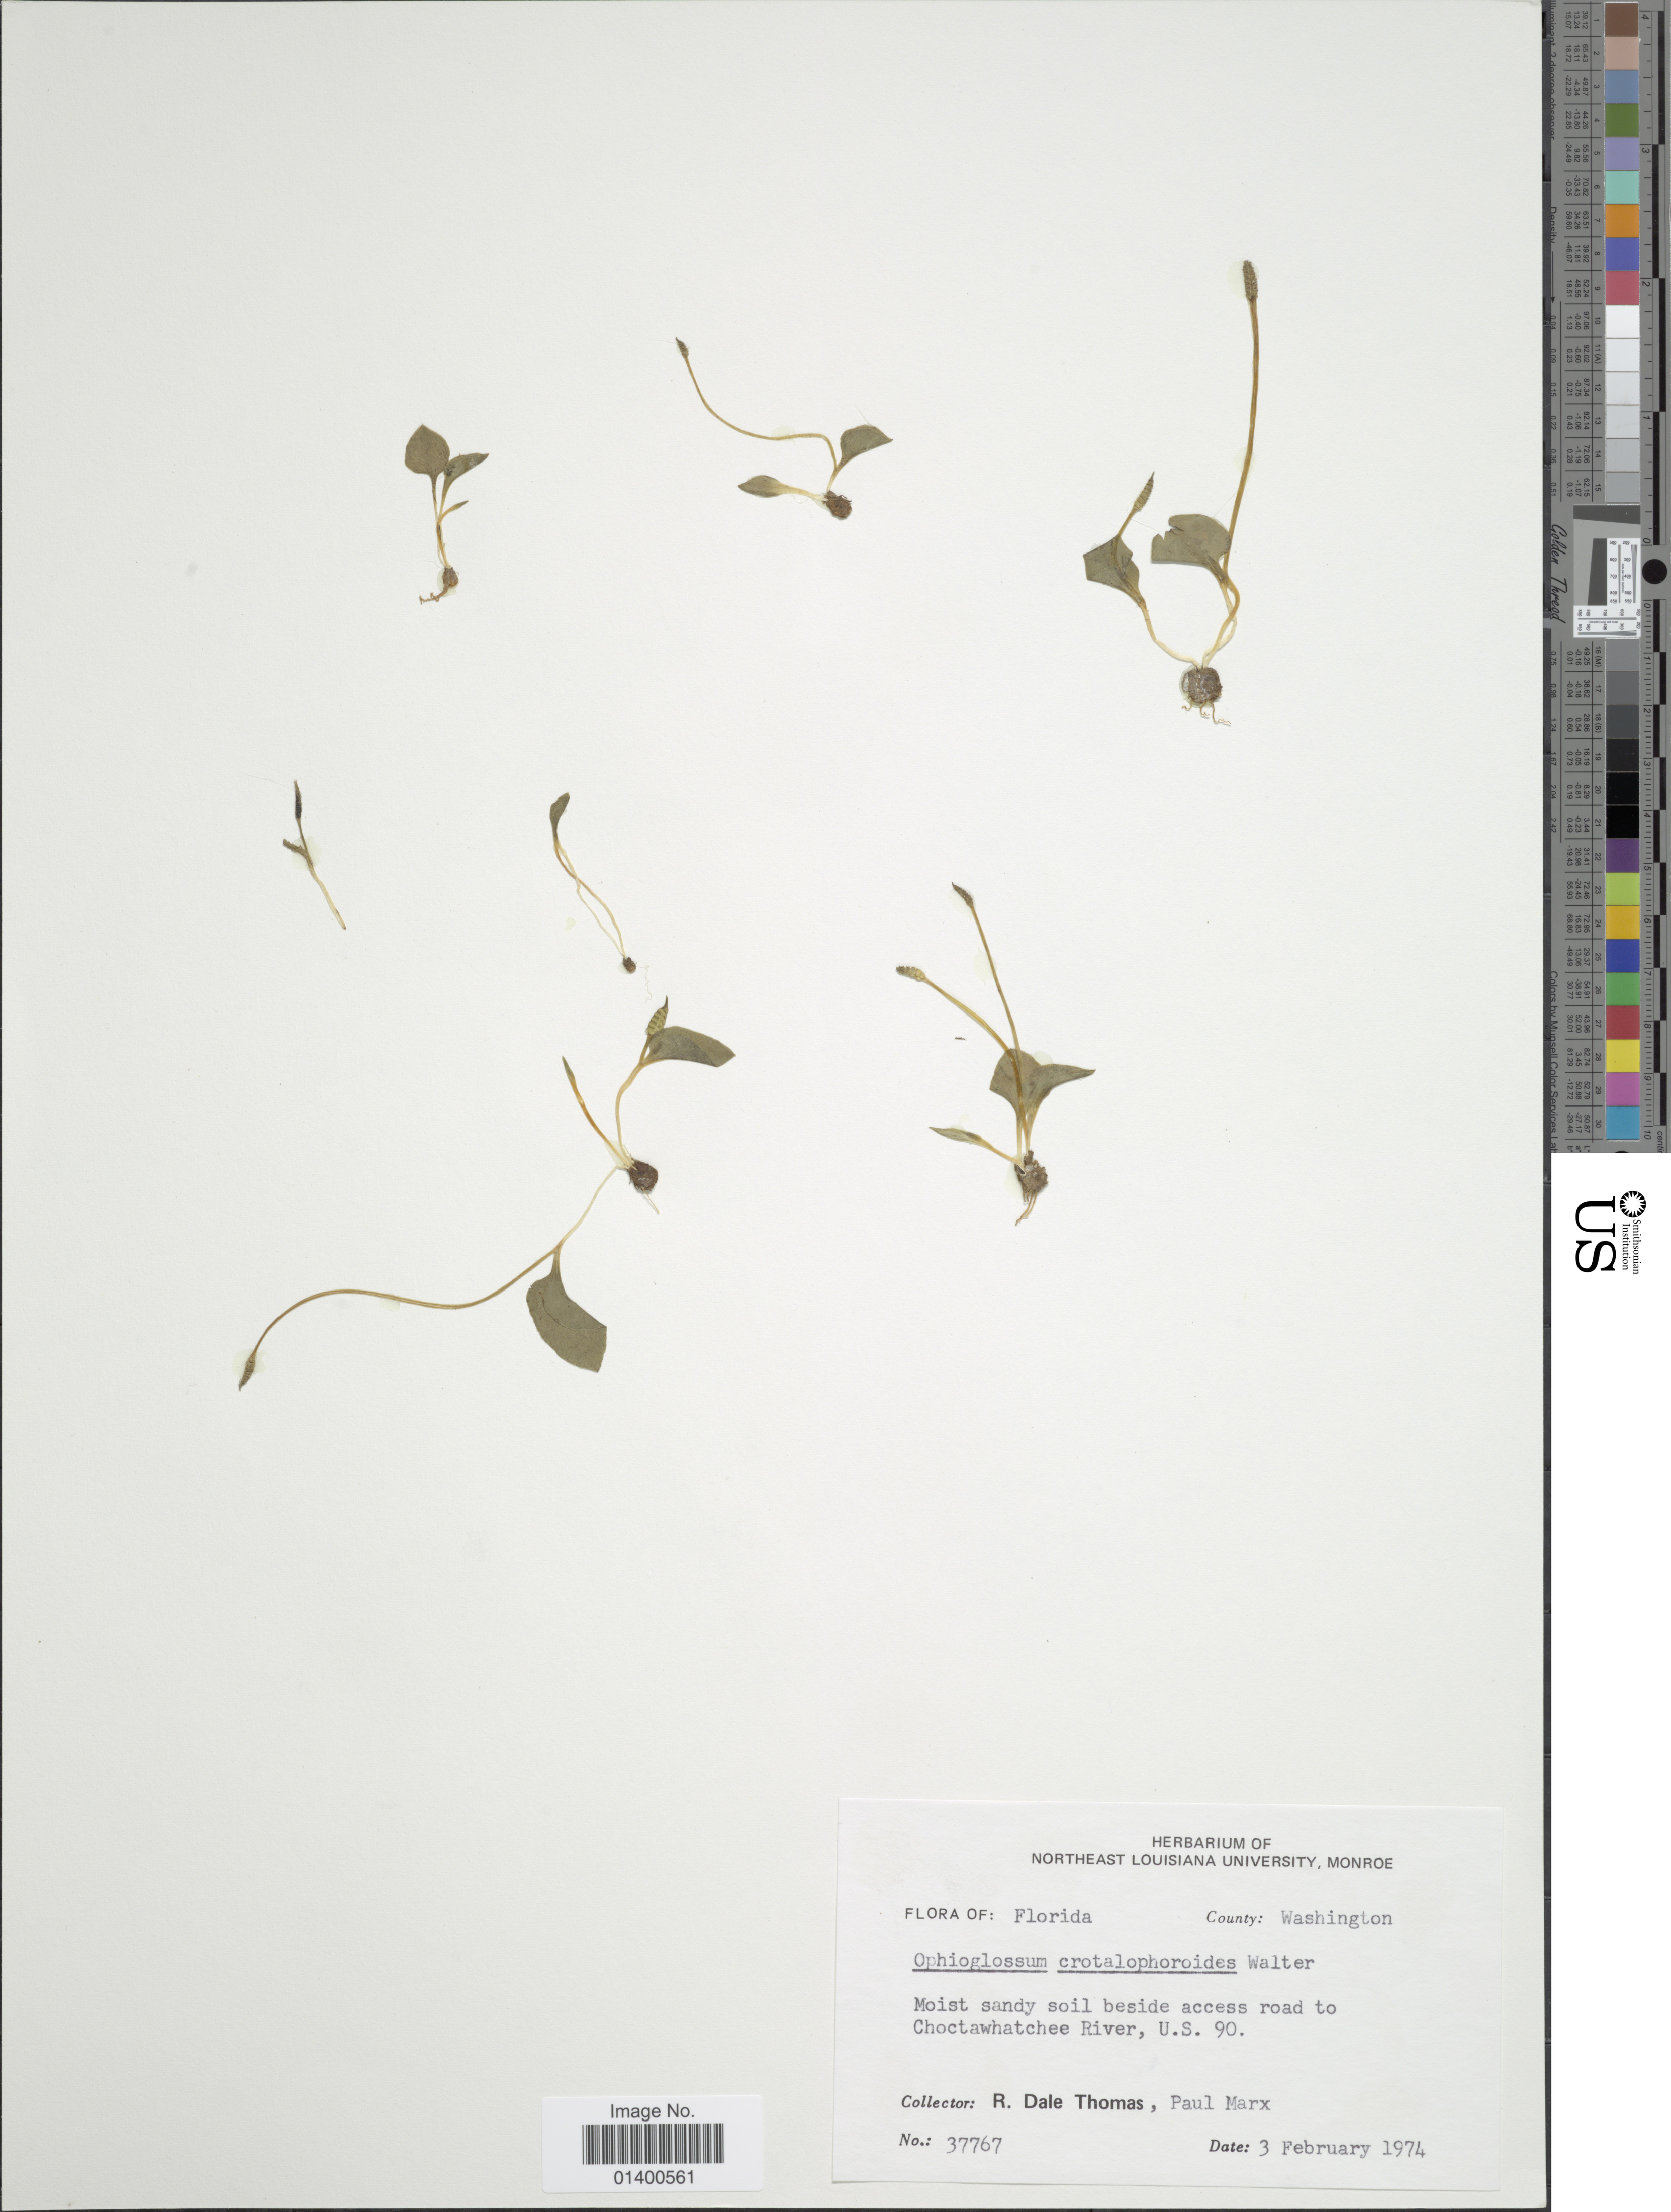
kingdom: Plantae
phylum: Tracheophyta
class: Polypodiopsida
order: Ophioglossales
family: Ophioglossaceae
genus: Ophioglossum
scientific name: Ophioglossum crotalophoroides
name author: Walter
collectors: R. Thomas & P. Marx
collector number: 37767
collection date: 1974-02-03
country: United States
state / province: Florida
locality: County: Washington, moist sandy soil beside access road to Choctawhatchee River, U.S. 90